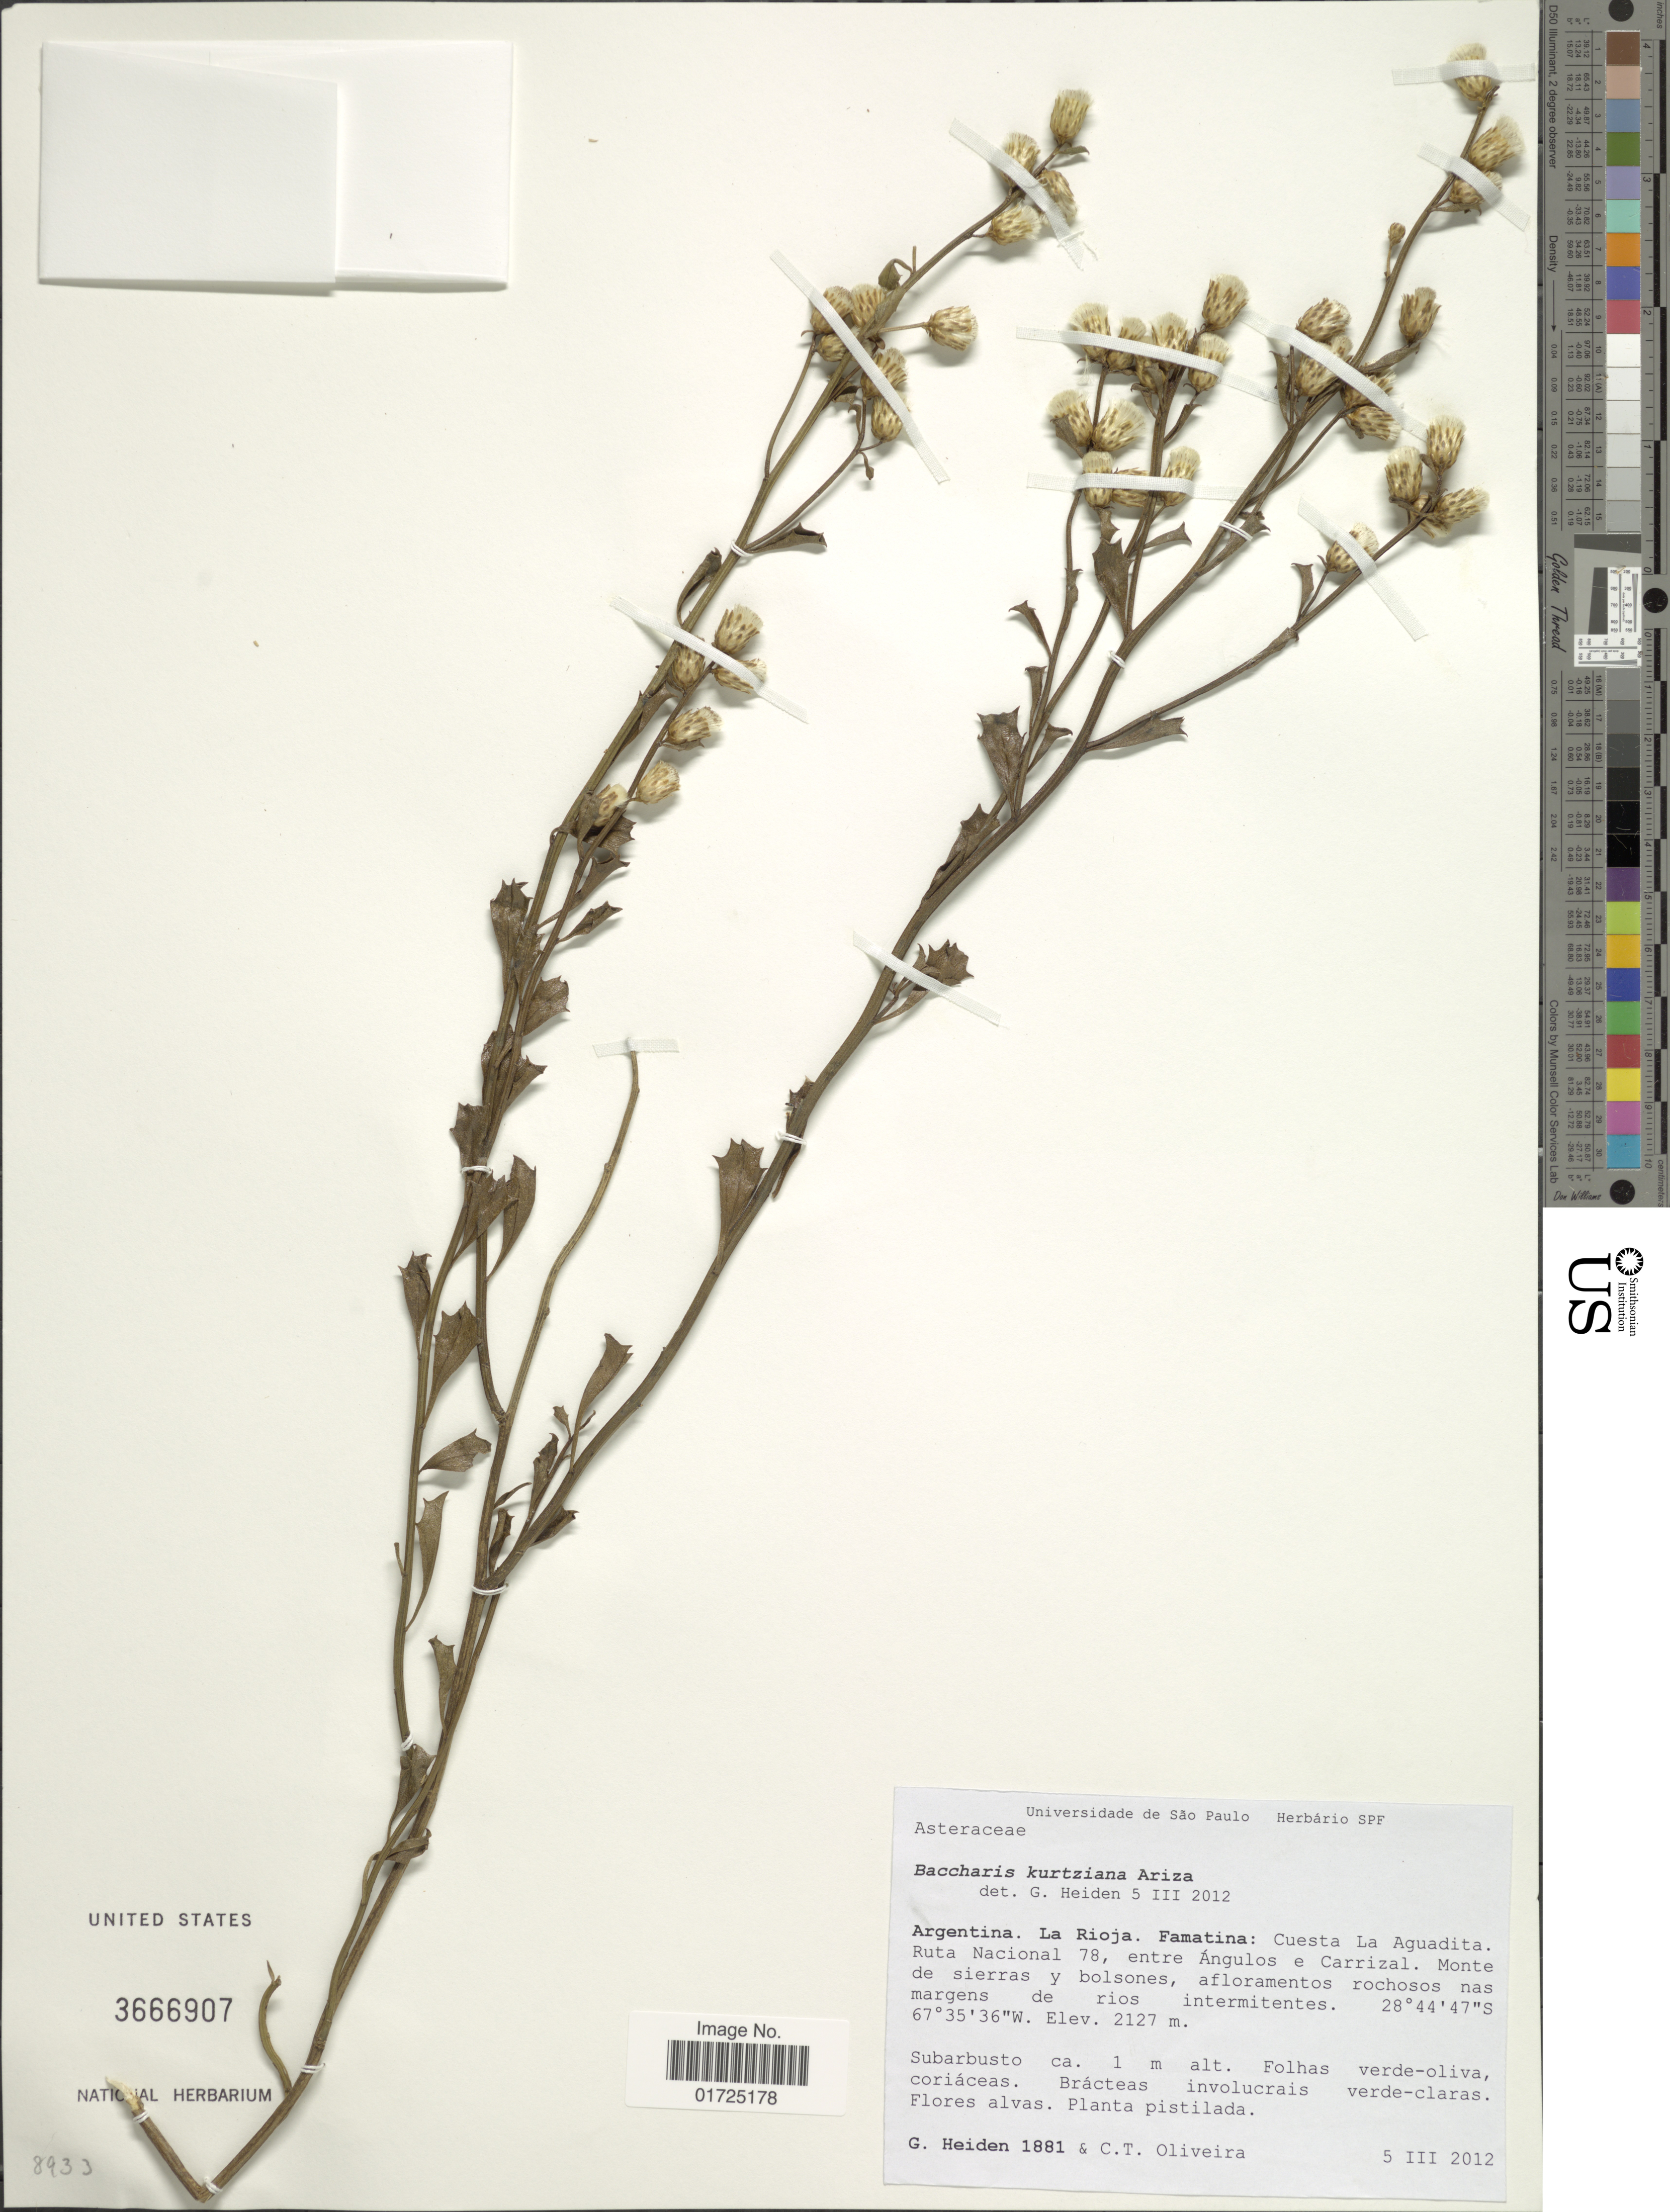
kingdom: Plantae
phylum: Tracheophyta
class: Magnoliopsida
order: Asterales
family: Asteraceae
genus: Baccharis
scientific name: Baccharis kurtziana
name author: Ariza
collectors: G. Heiden & C. T. Oliveira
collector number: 1881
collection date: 2012-03-05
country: Argentina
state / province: La Rioja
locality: Argentina. La Rioja. Famatina: Cuesta La Aguhadita. Ruta Nacional 78, entre Angulos e Carrizal. Monte de sierras y bolsones, afloramentos rochosos nas margens de rios intermitentes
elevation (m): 2127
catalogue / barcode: US 3666907